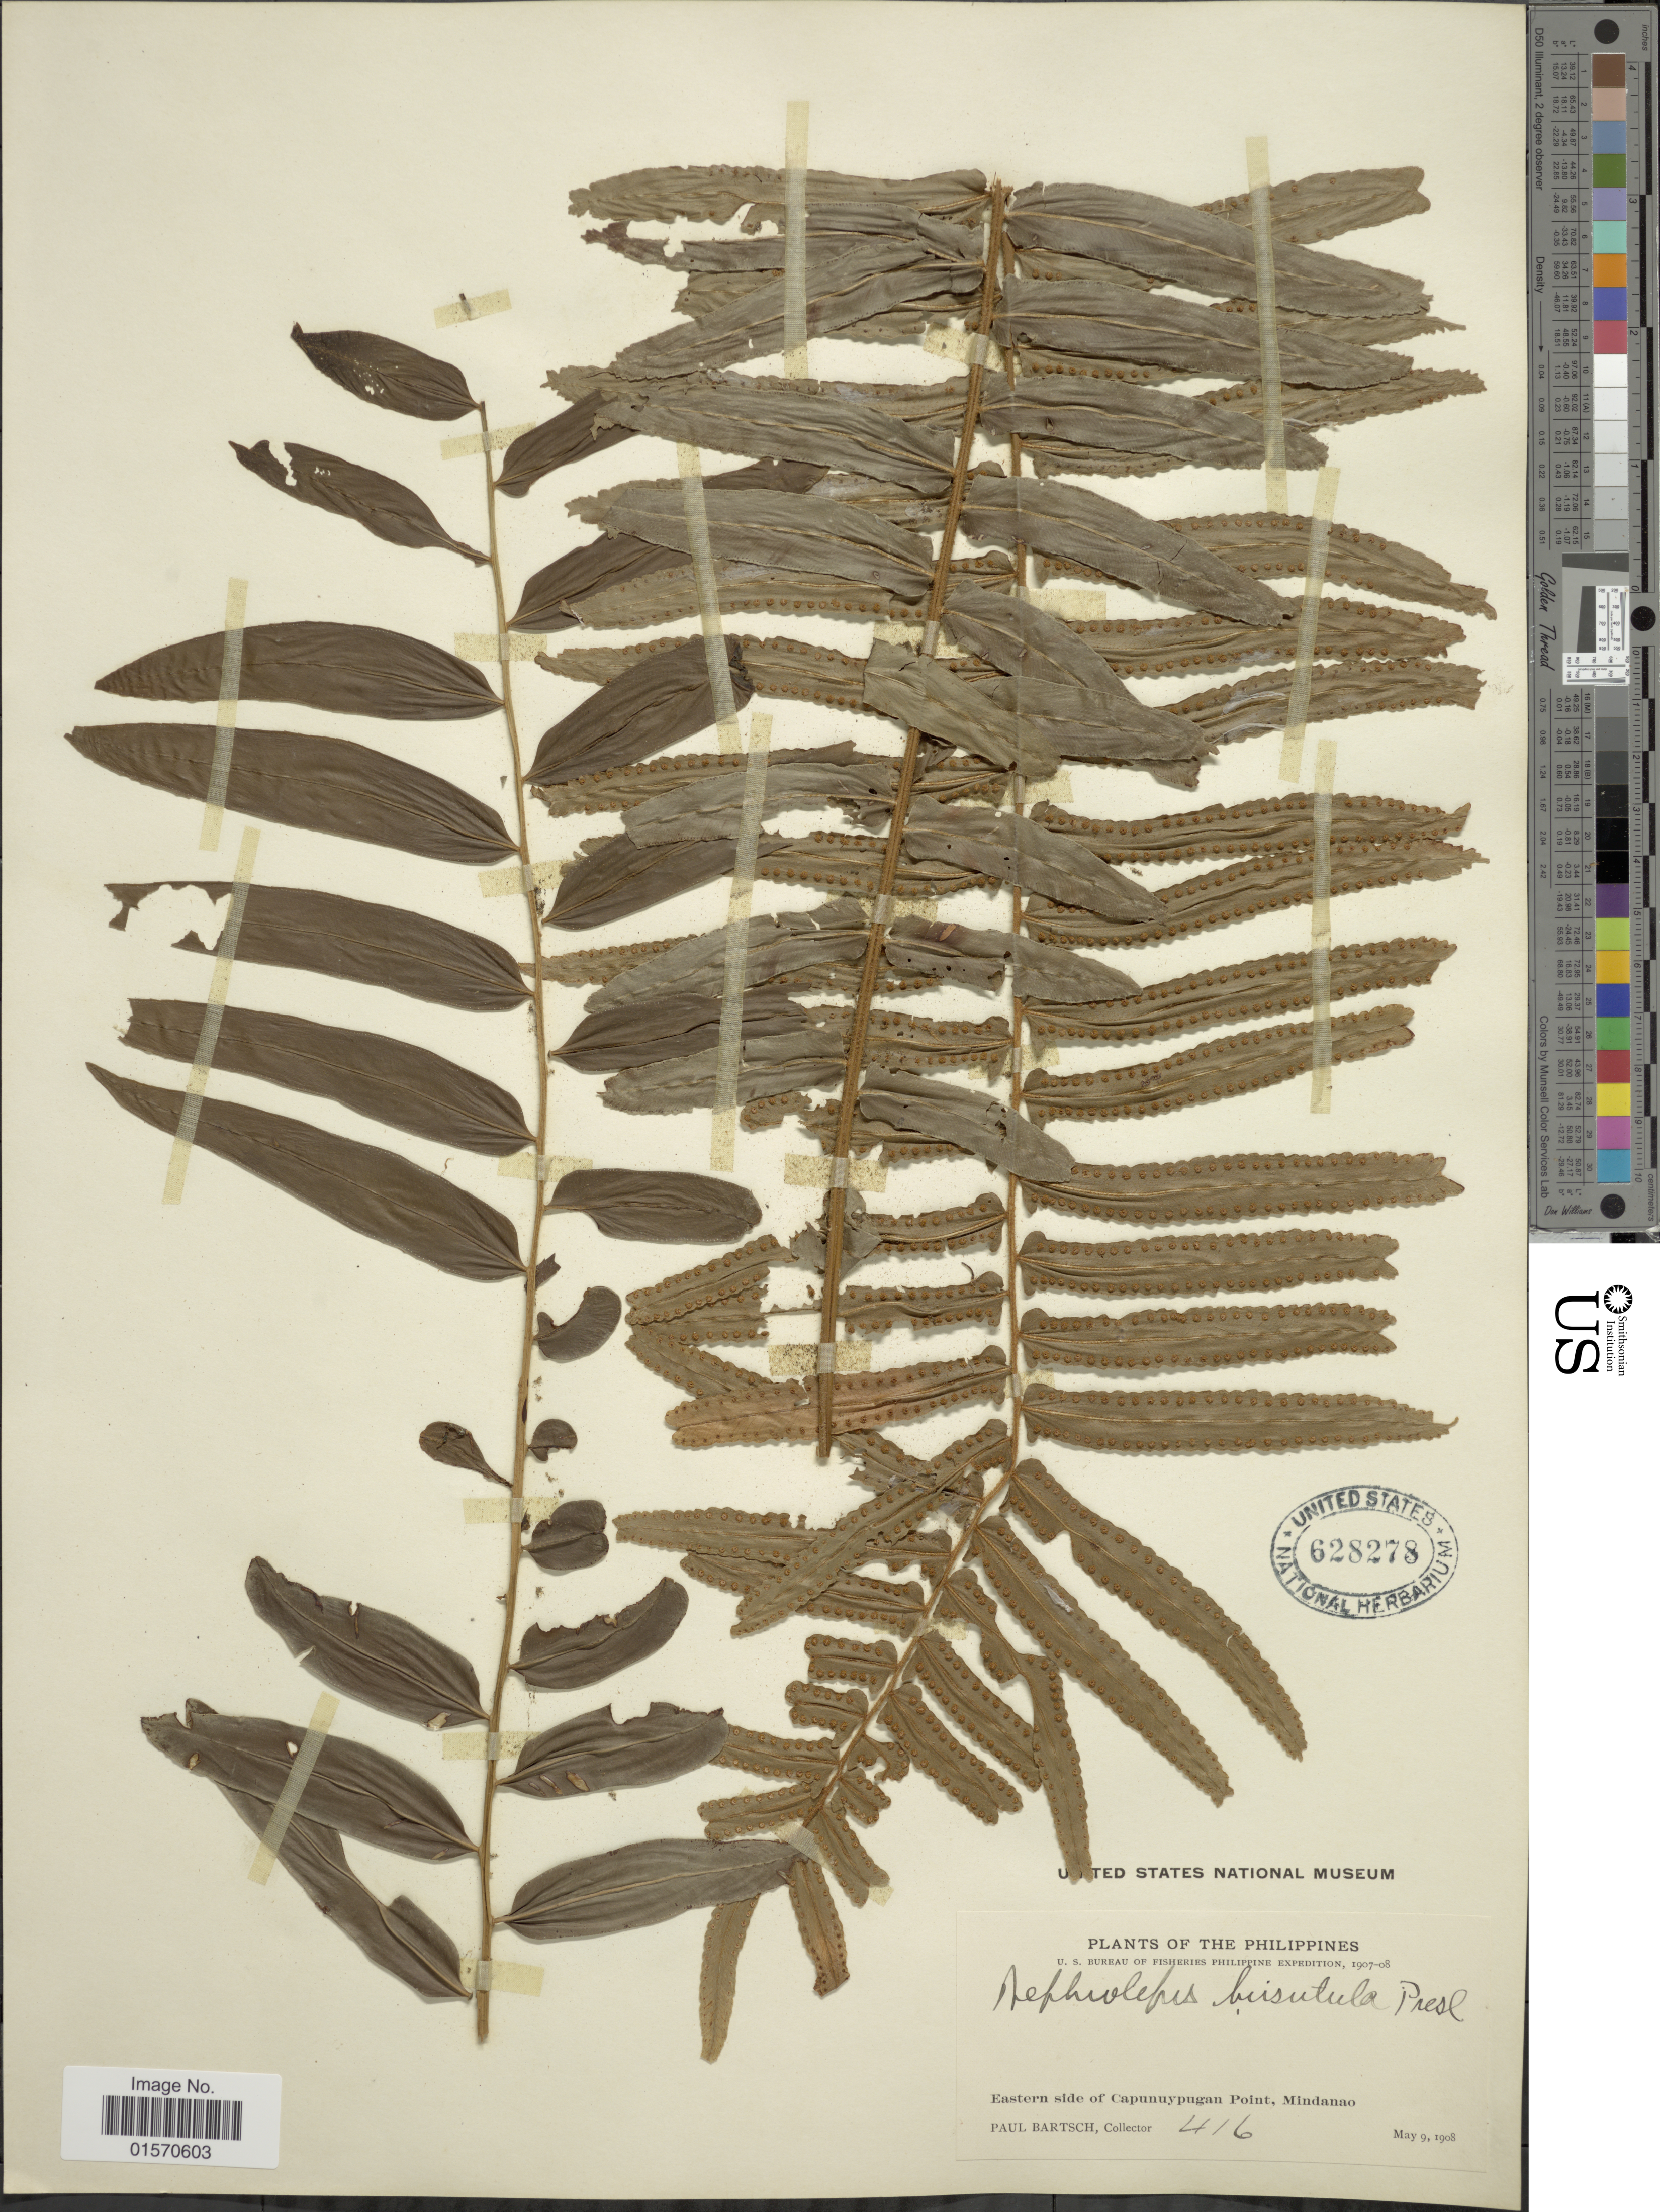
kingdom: Plantae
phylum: Tracheophyta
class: Polypodiopsida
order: Polypodiales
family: Nephrolepidaceae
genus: Nephrolepis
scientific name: Nephrolepis hirsutula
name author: (G. Forst.) C. Presl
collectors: P. Bartsch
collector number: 416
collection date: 1908-05-09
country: Philippines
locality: Eastern side of Capunuypugan Point, Mindanao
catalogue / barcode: US 628278